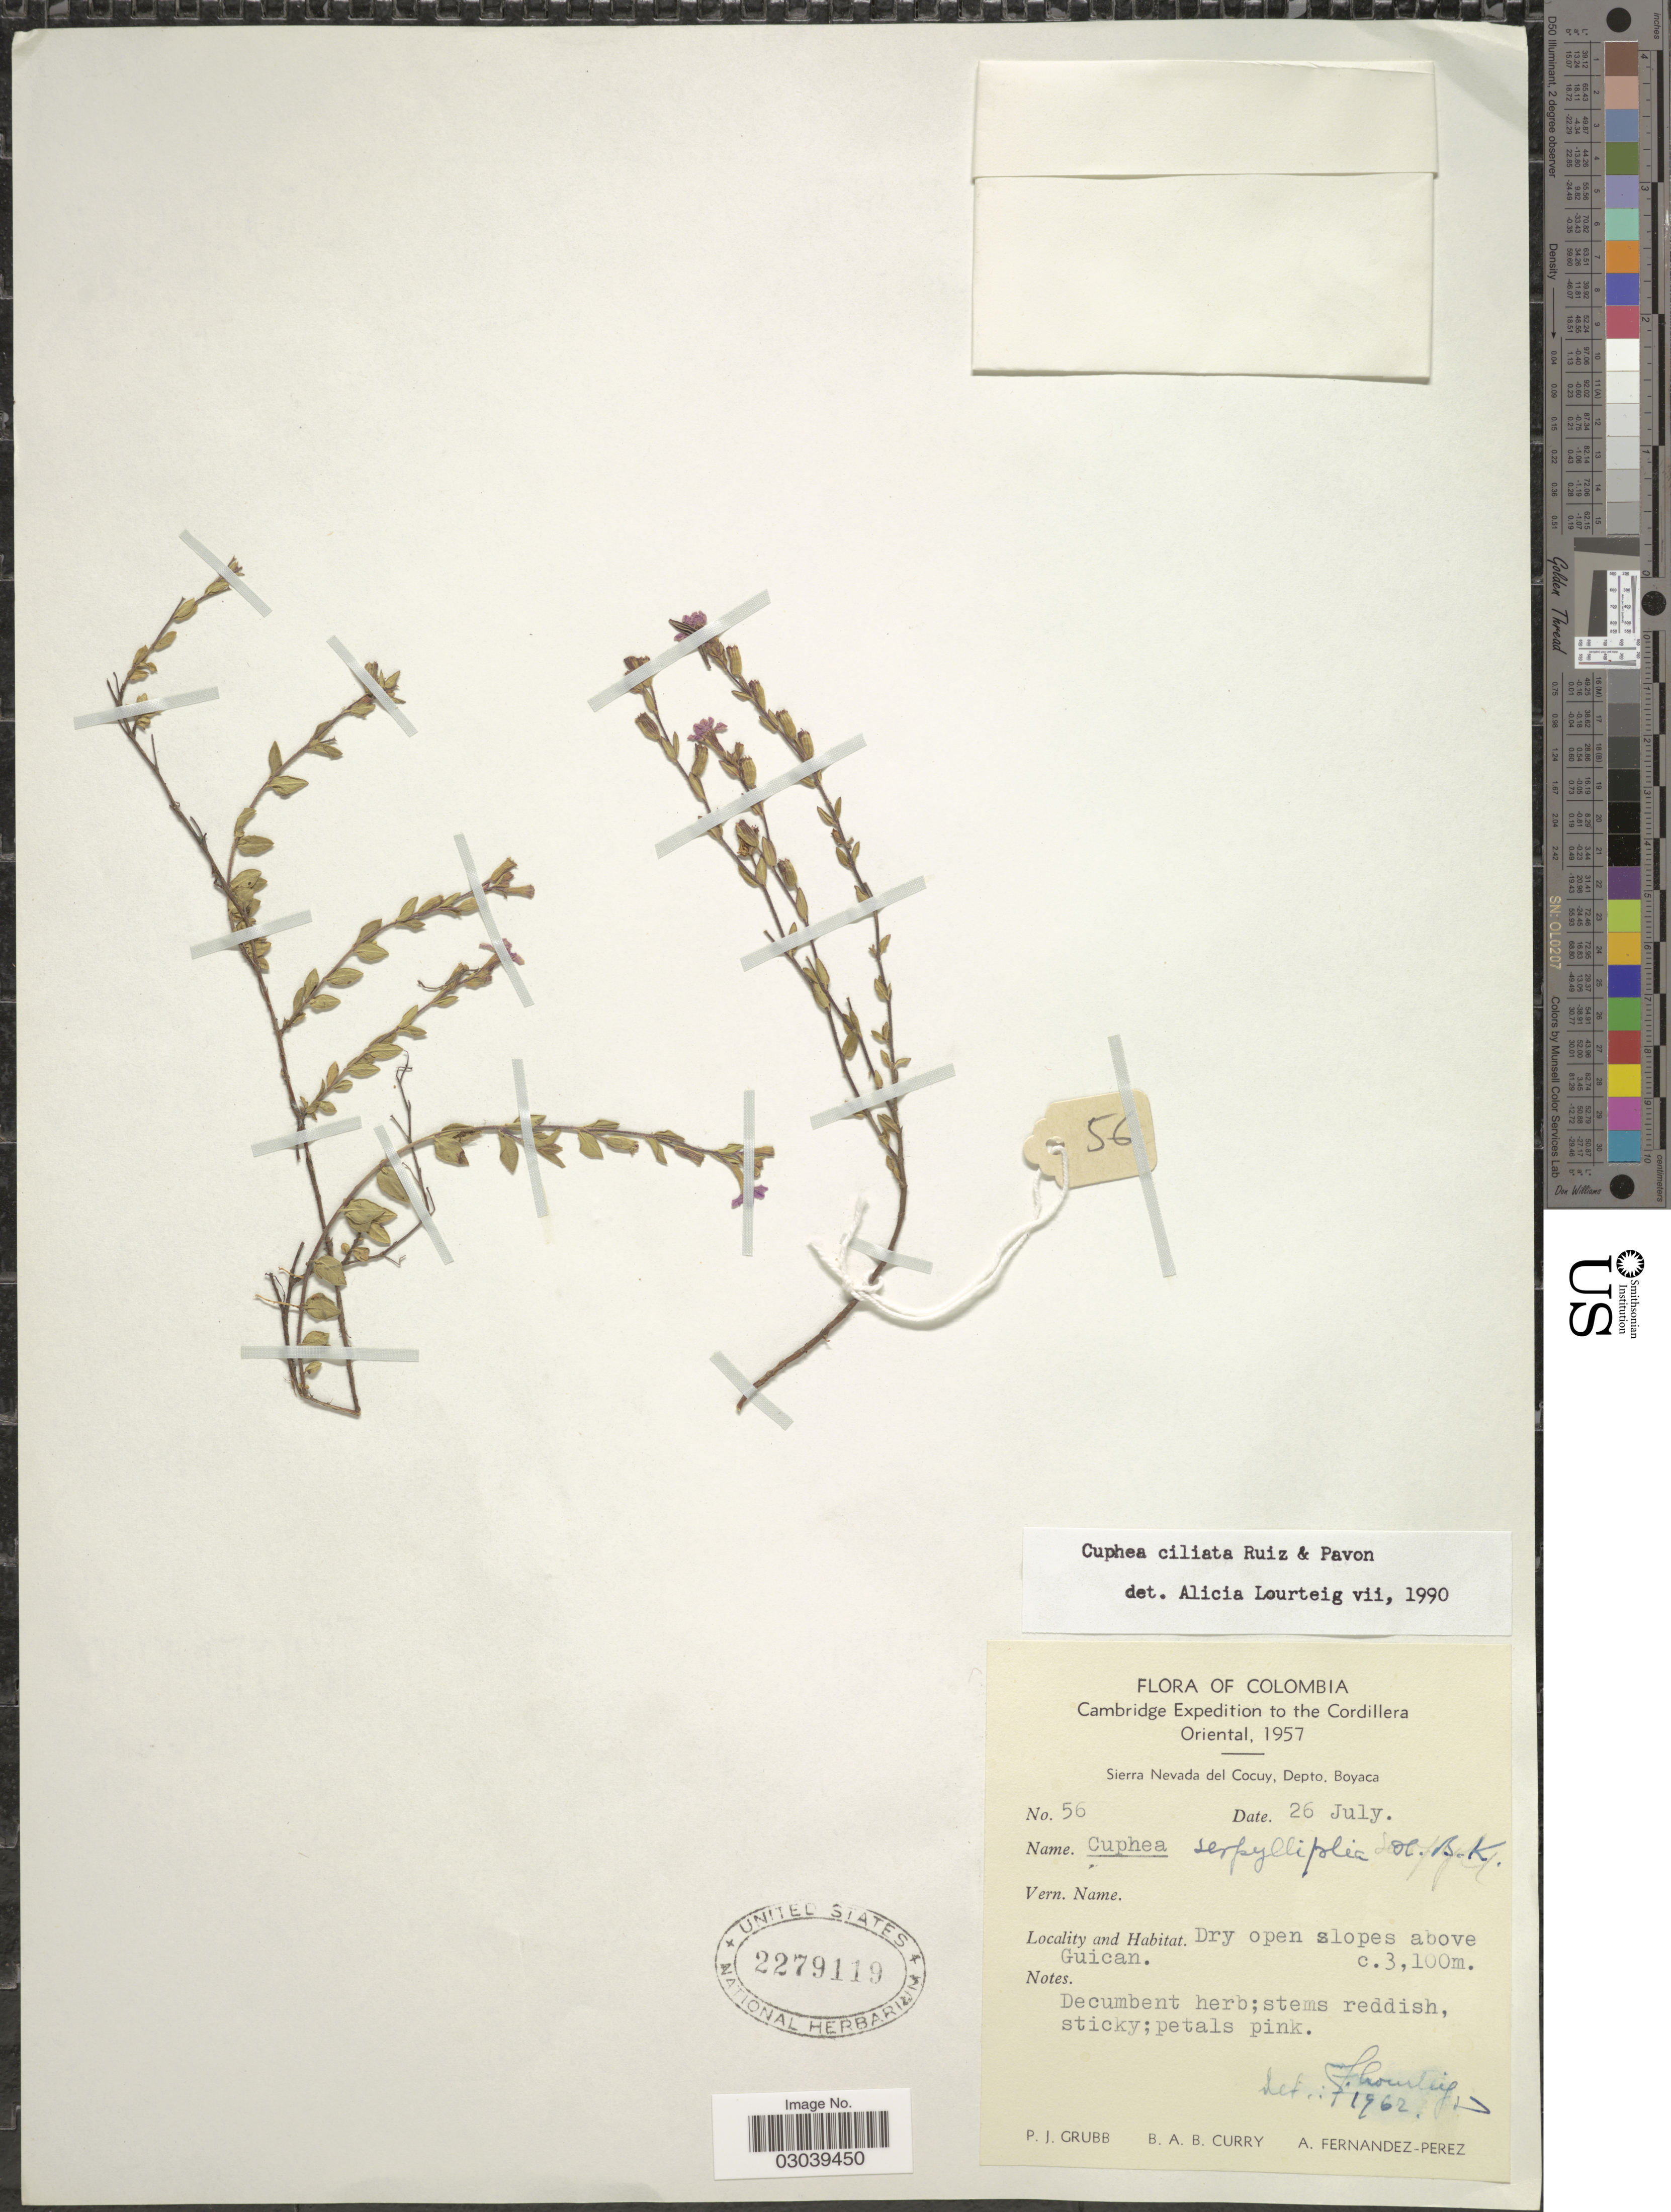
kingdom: Plantae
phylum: Tracheophyta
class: Magnoliopsida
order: Myrtales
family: Lythraceae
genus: Cuphea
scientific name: Cuphea ciliata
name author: Ruiz & Pav.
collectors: P. J. Grubb, B. A. B. Curry & A. Fernández-Pérez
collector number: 56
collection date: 1957-07-26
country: Colombia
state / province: Boyacá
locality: Cordillera Oriental. Sierra Nevada del Cocuy, Depto. Boyaca. Above Guican.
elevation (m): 3100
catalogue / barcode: US 2279119